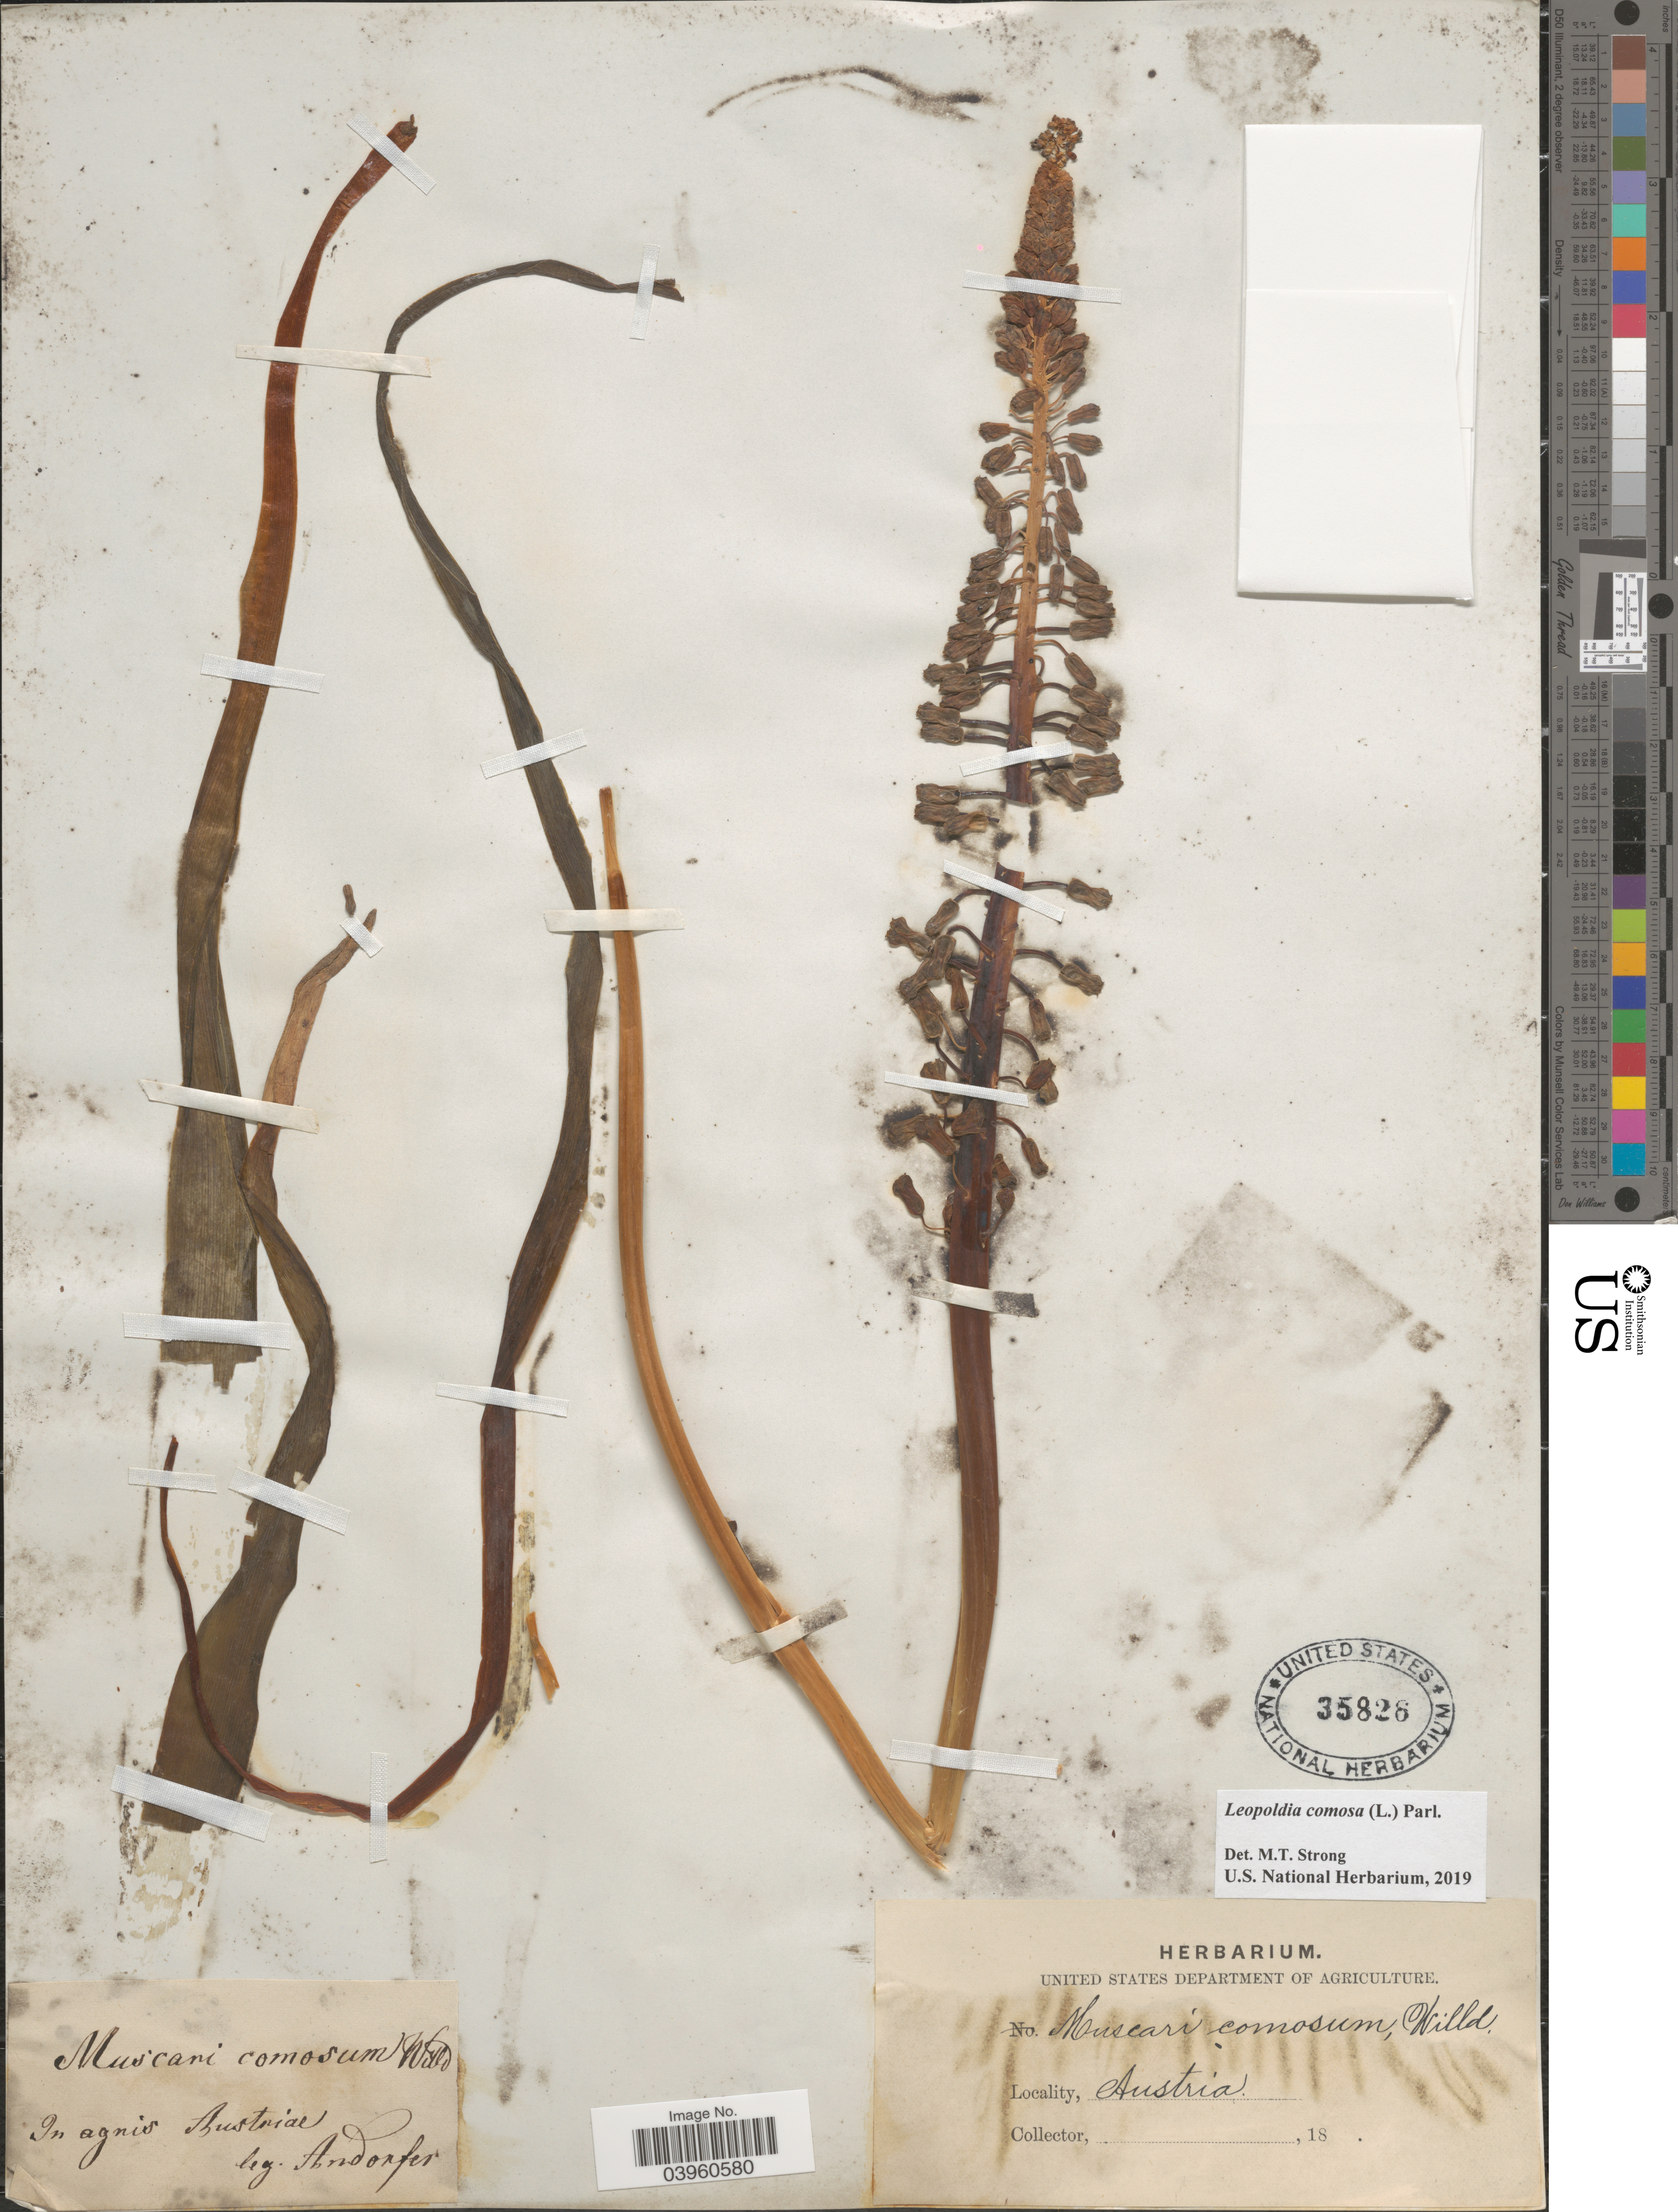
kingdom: Plantae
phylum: Tracheophyta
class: Liliopsida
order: Asparagales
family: Asparagaceae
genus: Leopoldia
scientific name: Leopoldia comosa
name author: (L.) Parl.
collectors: -. Andorfer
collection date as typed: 18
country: Austria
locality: In agnis Austriae.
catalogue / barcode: US 35828